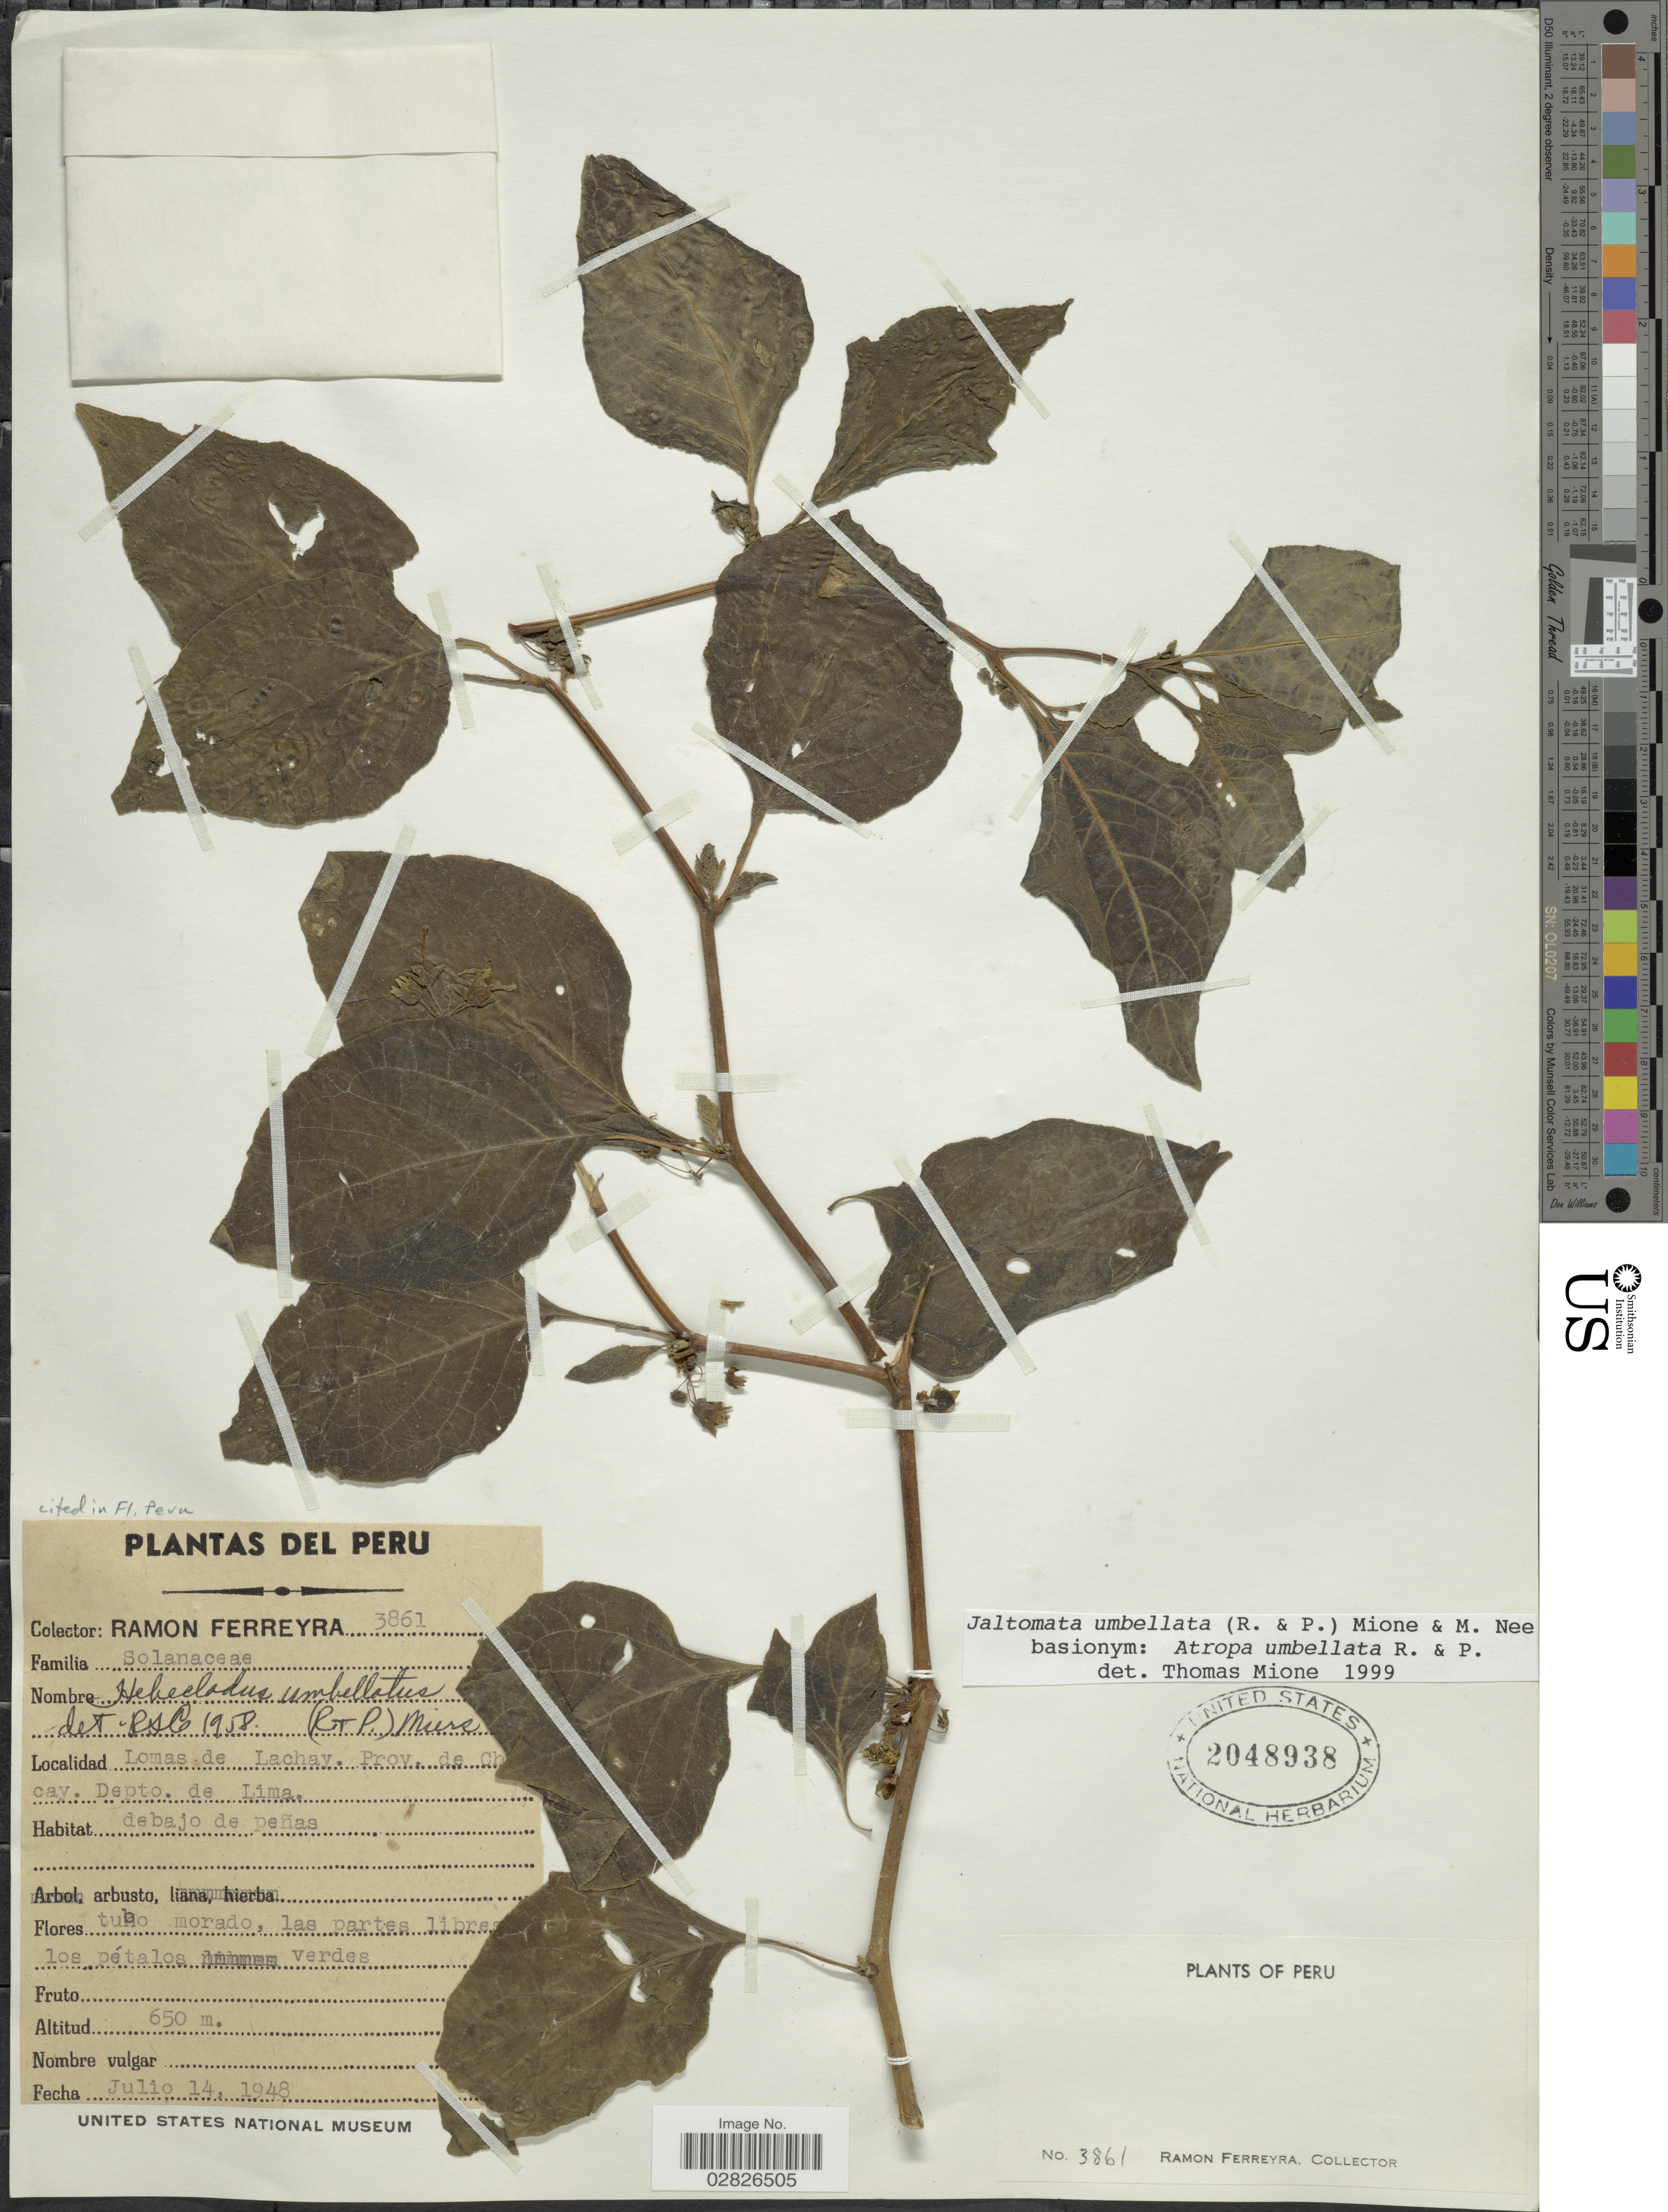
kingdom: Plantae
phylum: Tracheophyta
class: Magnoliopsida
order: Solanales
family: Solanaceae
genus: Jaltomata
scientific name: Jaltomata umbellata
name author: (Ruiz & Pav.) Mione & M. Nee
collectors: R. A. Ferreyra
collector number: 3861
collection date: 1948-07-14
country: Peru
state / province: Lima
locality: Lomas de Lachav. Prov. de Chancay, Depto. de Lima.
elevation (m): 650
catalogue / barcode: US 2048938